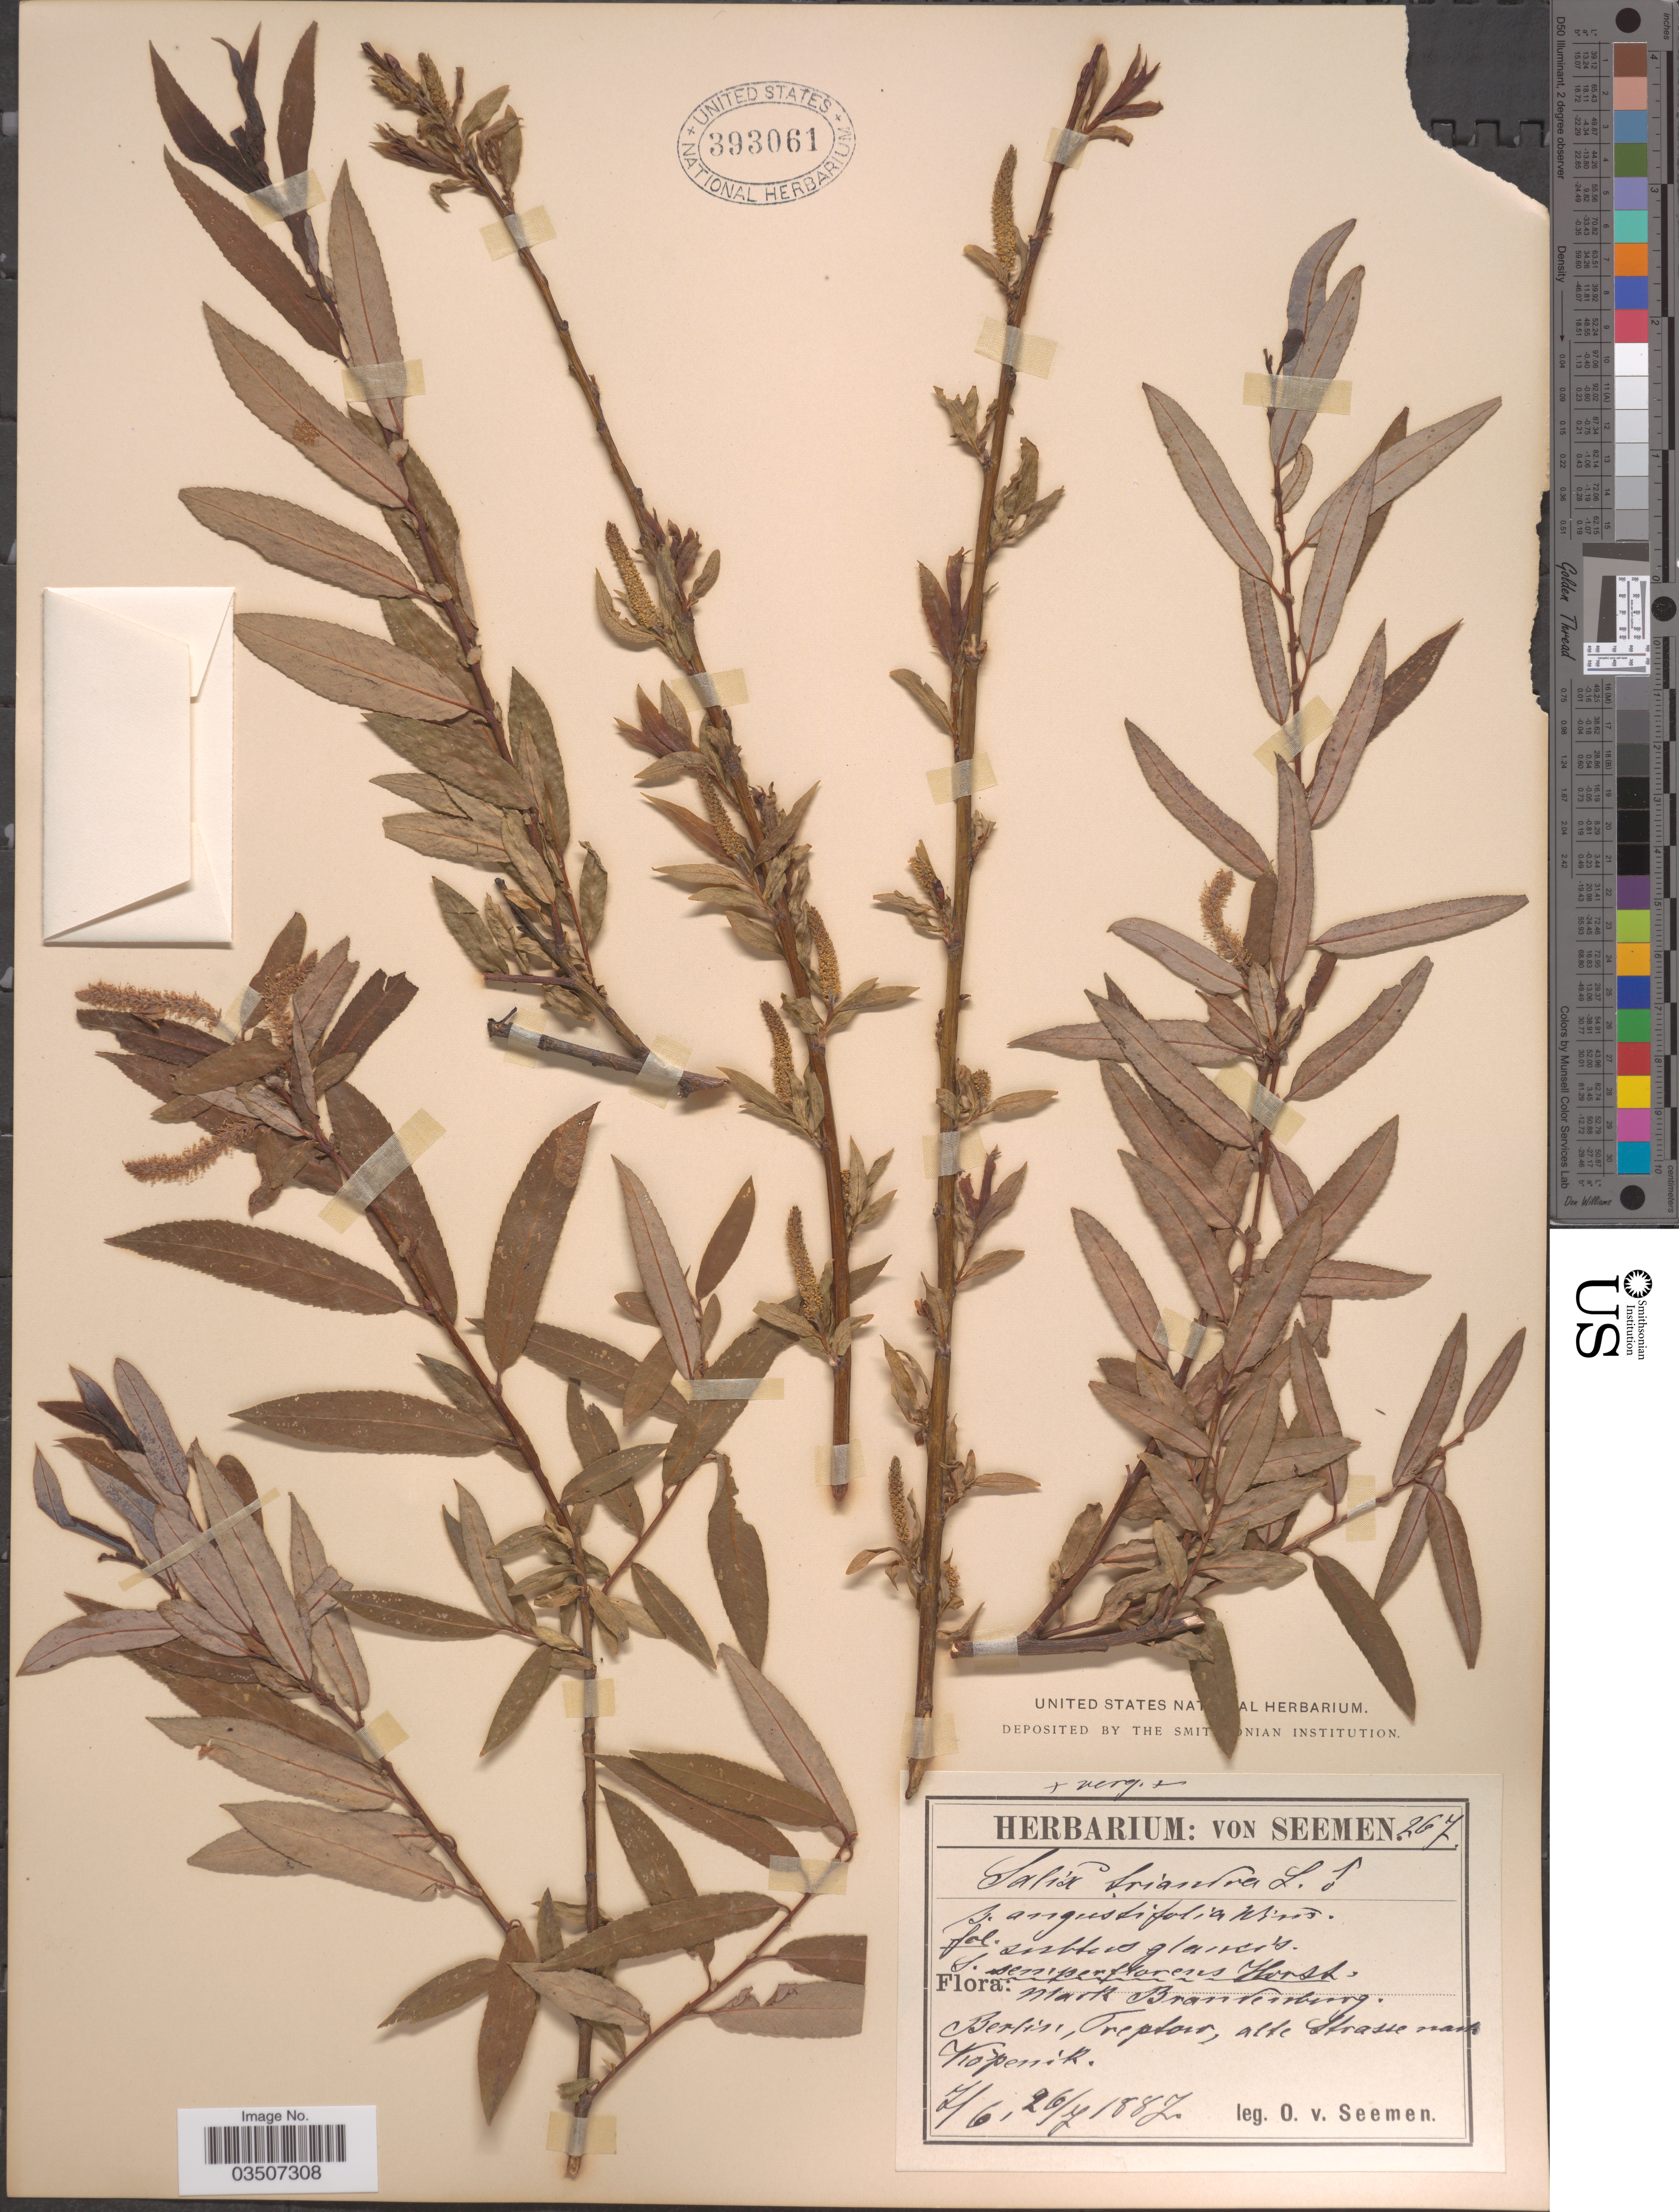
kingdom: Plantae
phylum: Tracheophyta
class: Magnoliopsida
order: Malpighiales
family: Salicaceae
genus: Salix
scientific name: Salix triandra f. angustifolia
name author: Wimm.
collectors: K. O. von Seemen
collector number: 267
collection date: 1887-06-07/1887-07-26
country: Germany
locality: Mark Brandenburg. Berlin, Treptow, alte Strasse nach Kopenik.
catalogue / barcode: US 393061